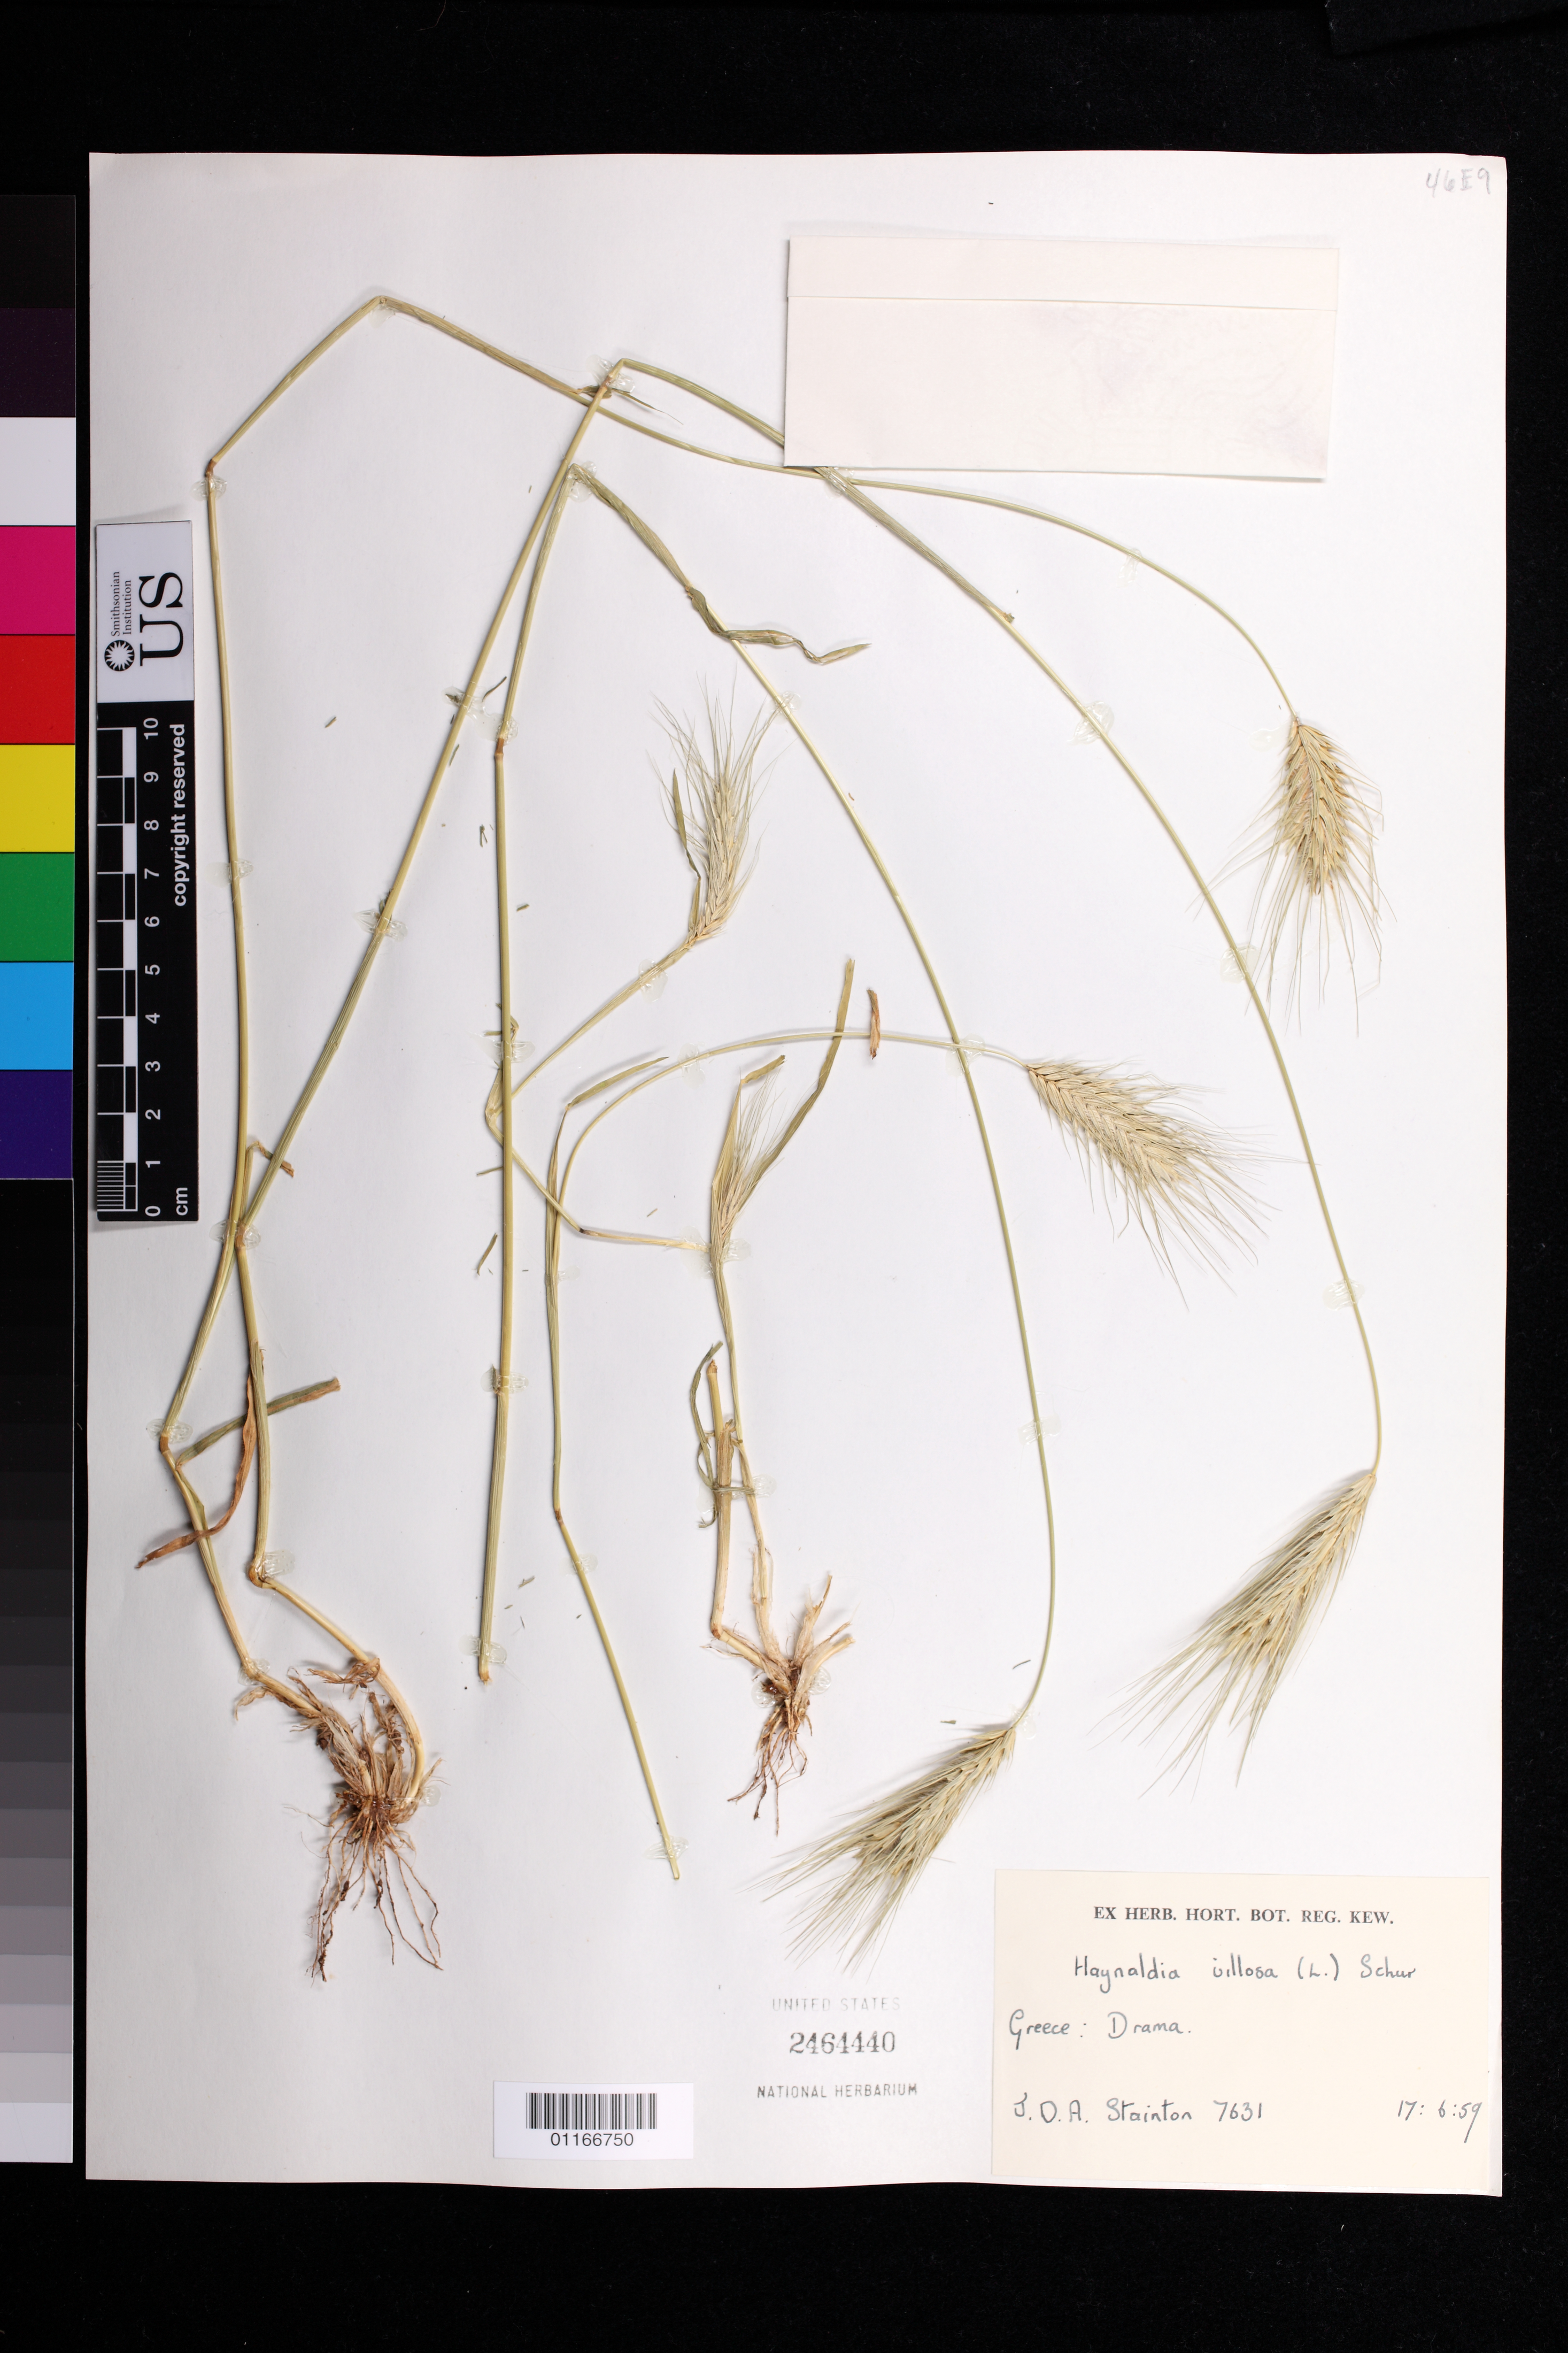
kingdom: Plantae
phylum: Tracheophyta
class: Liliopsida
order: Poales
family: Poaceae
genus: Dasypyrum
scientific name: Dasypyrum villosum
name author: (L.) Candargy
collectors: J. Stainton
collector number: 7631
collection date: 1959-06-17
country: Greece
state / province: East Macedonia and Thrace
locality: Drama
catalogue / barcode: US 2464440